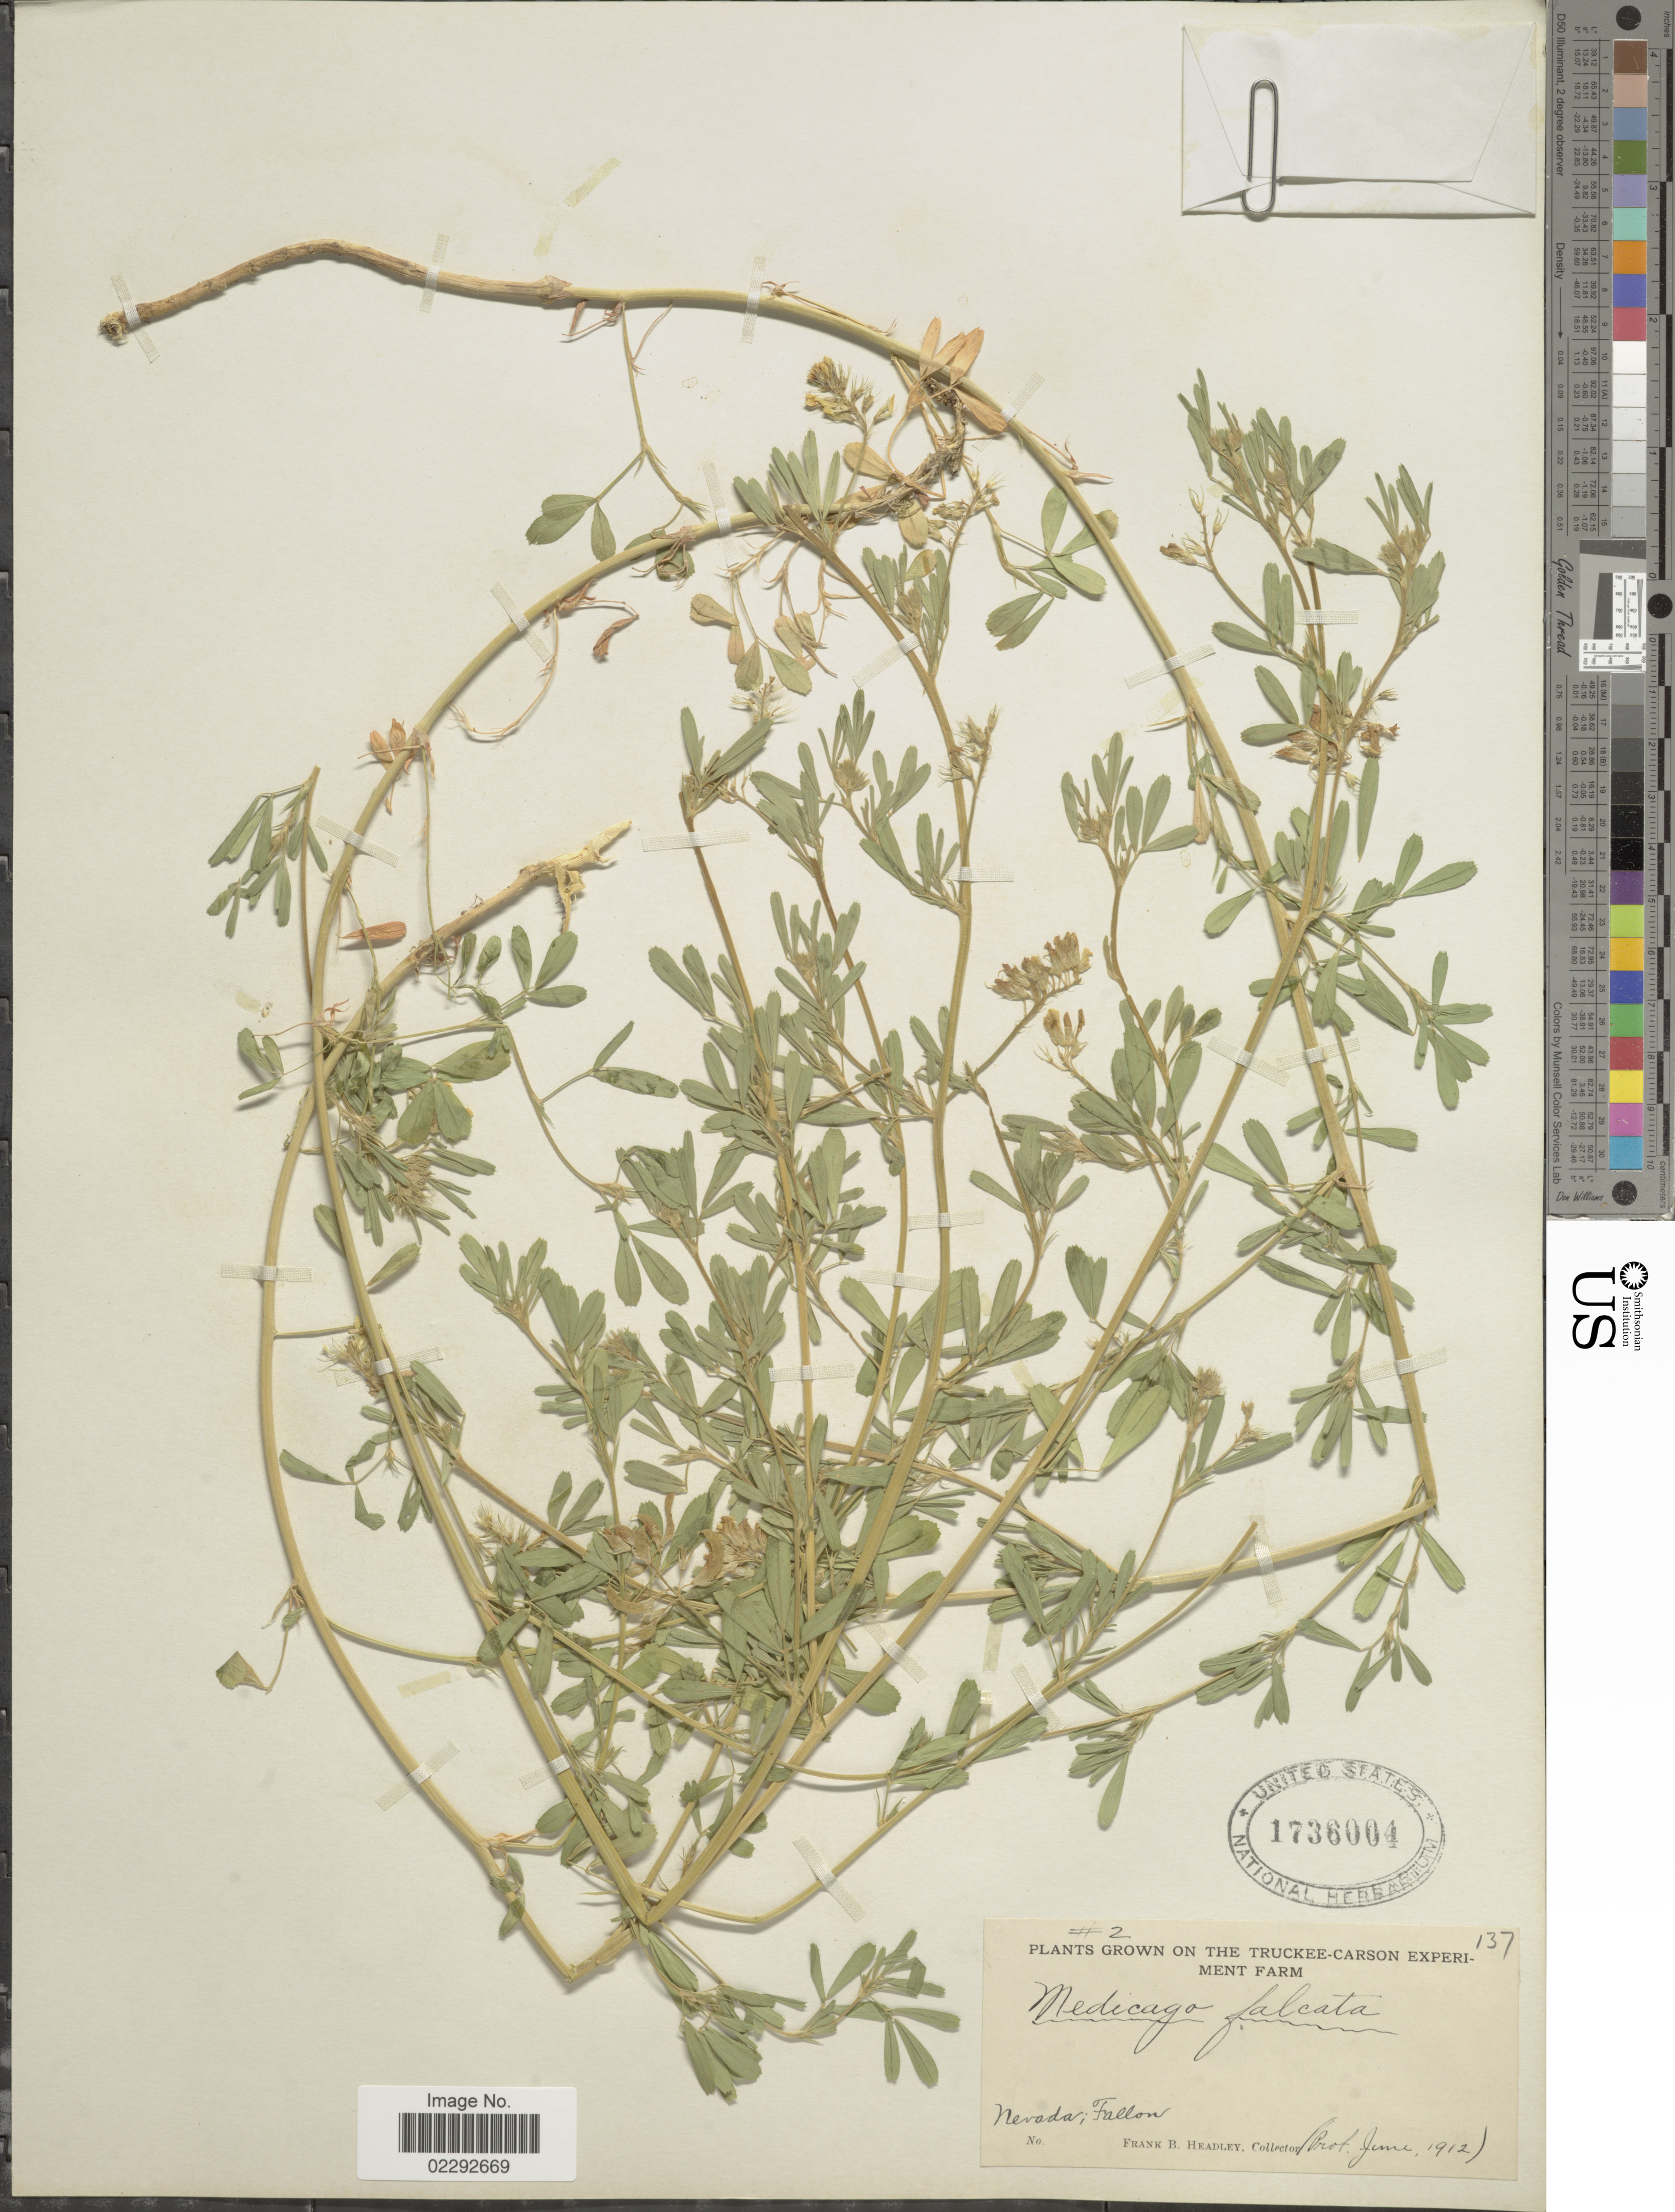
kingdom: Plantae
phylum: Tracheophyta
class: Magnoliopsida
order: Fabales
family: Fabaceae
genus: Medicago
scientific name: Medicago falcata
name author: L.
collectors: F. B. Headley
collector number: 2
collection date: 1912-06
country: United States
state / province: Nevada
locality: Truckee-Carson Experiment Farm. Fallon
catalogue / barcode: US 1736004